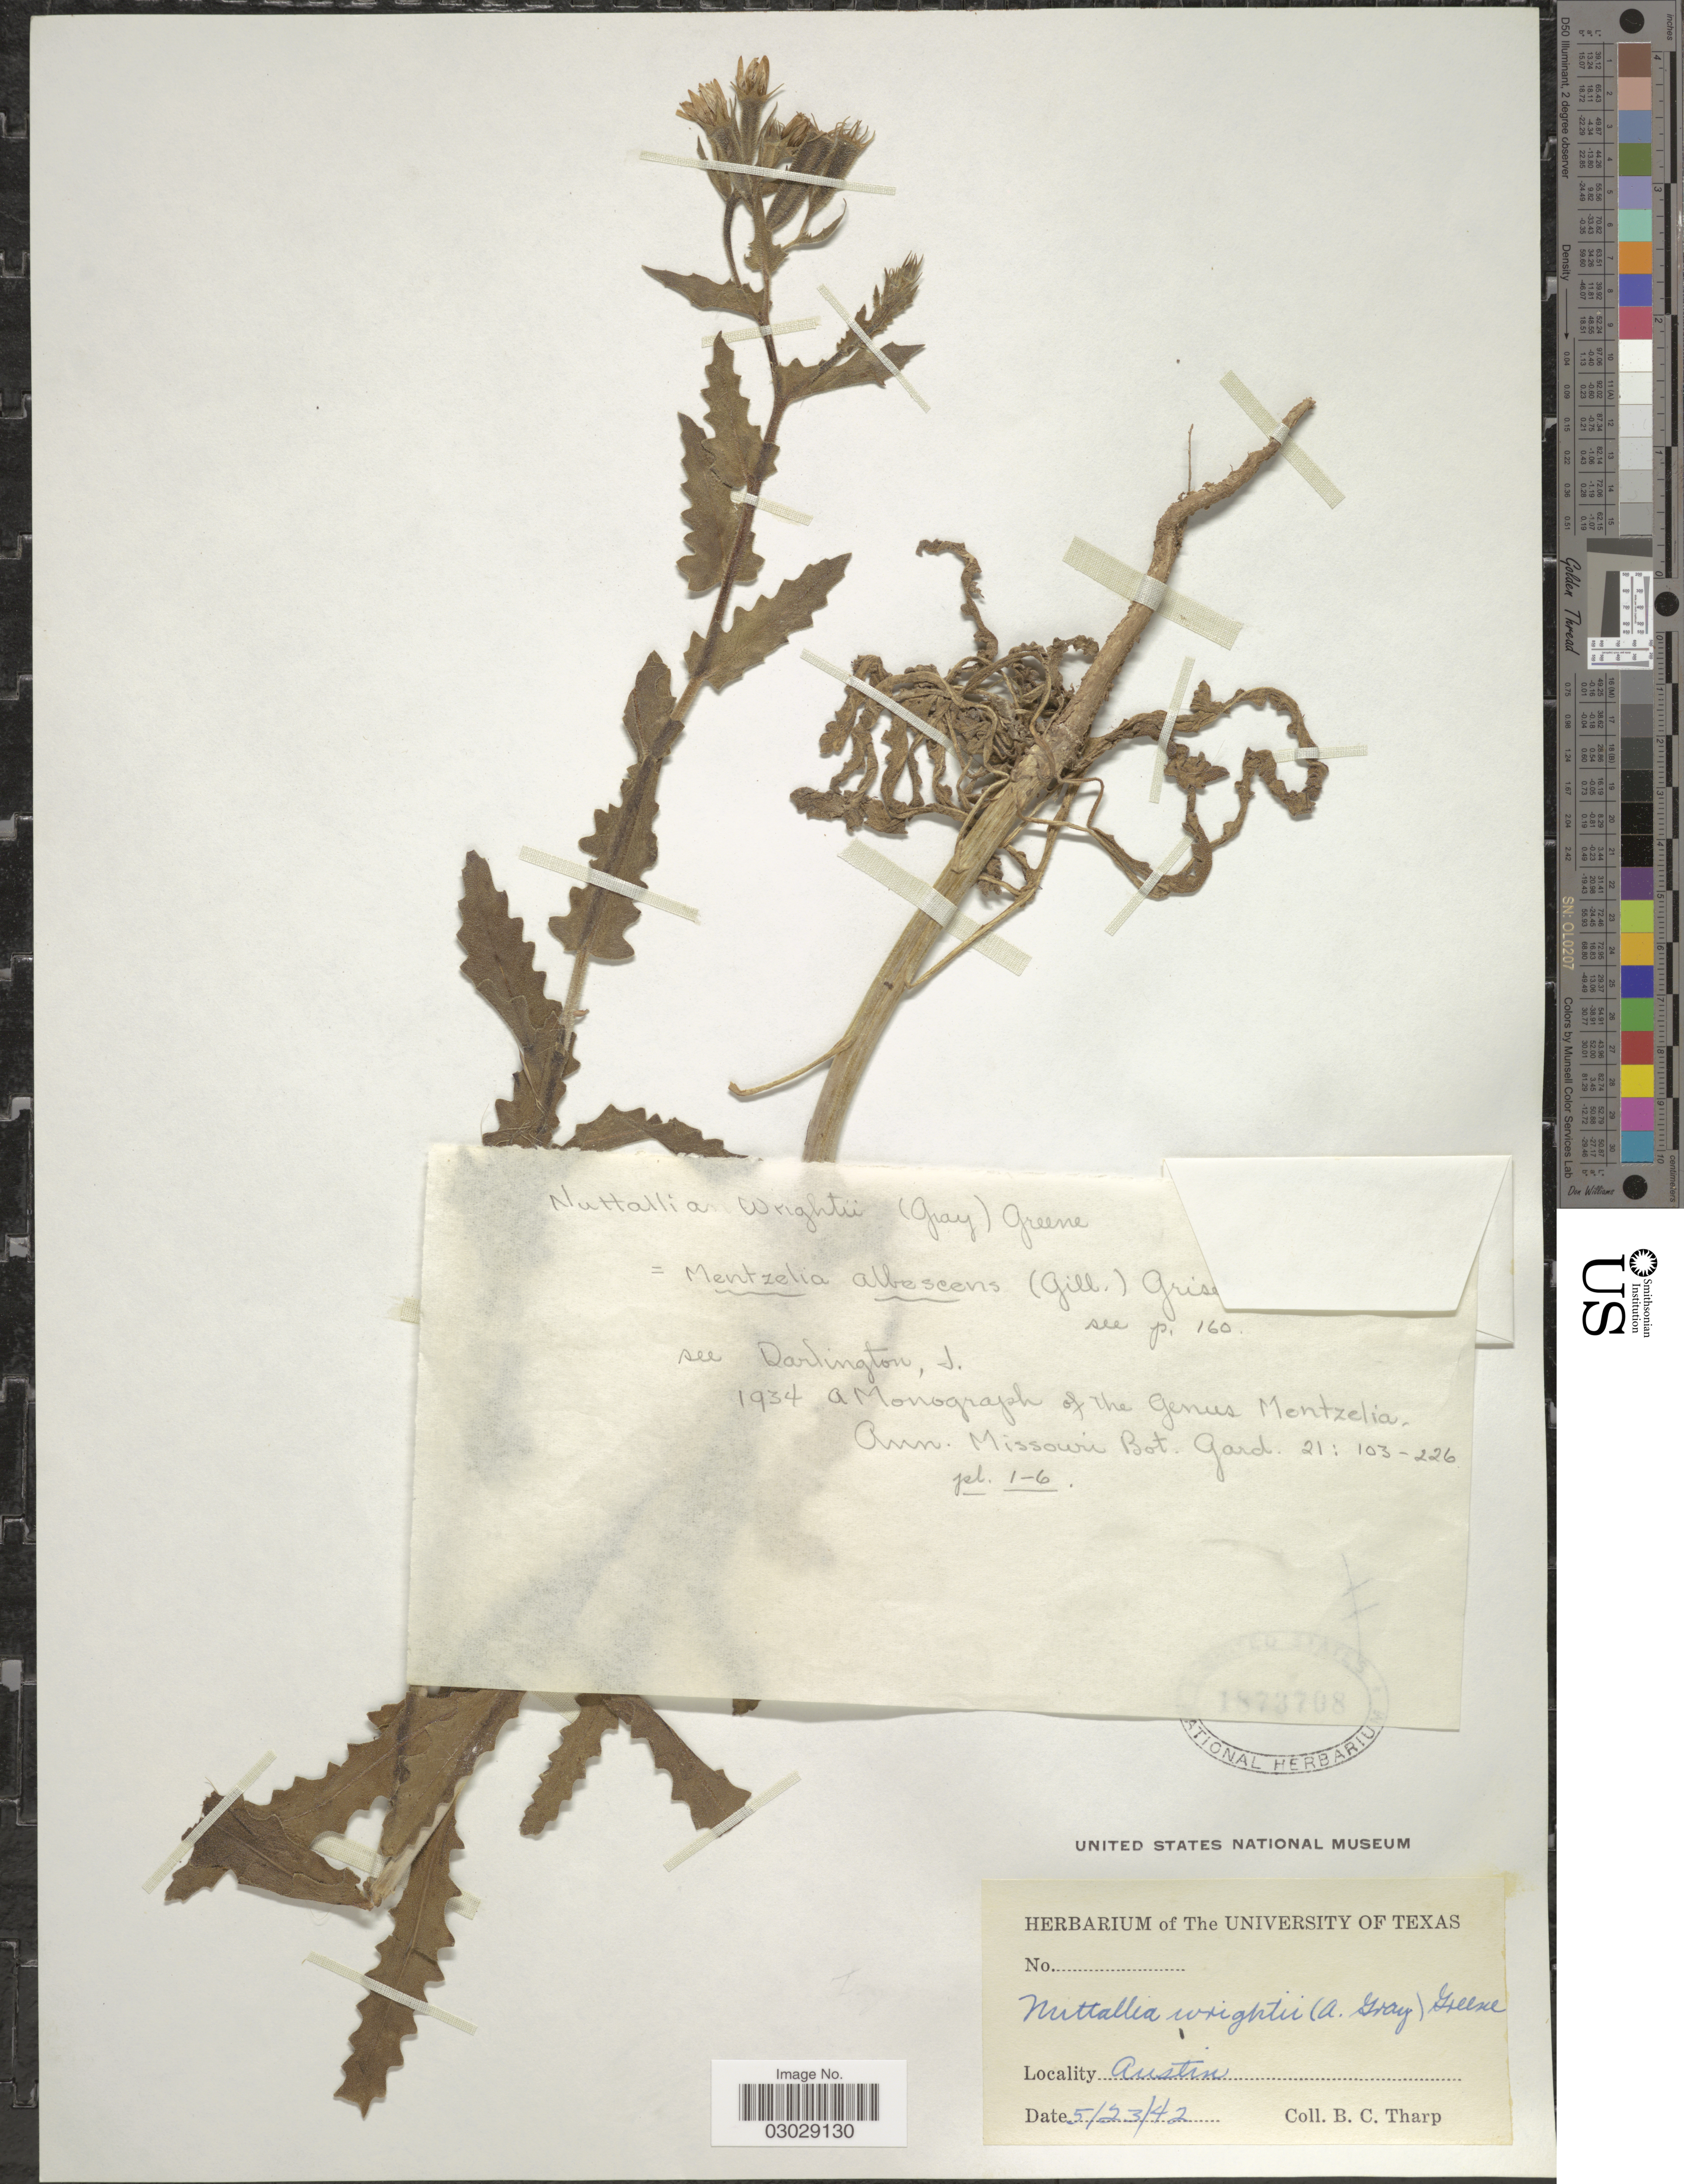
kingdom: Plantae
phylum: Tracheophyta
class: Magnoliopsida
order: Cornales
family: Loasaceae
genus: Mentzelia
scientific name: Mentzelia albescens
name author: (Gillies ex Arn.) Griseb.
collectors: B. C. Tharp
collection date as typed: Transcribed d/m/y: 23/5/42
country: United States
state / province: Texas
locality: Austin.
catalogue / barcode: US 1873708